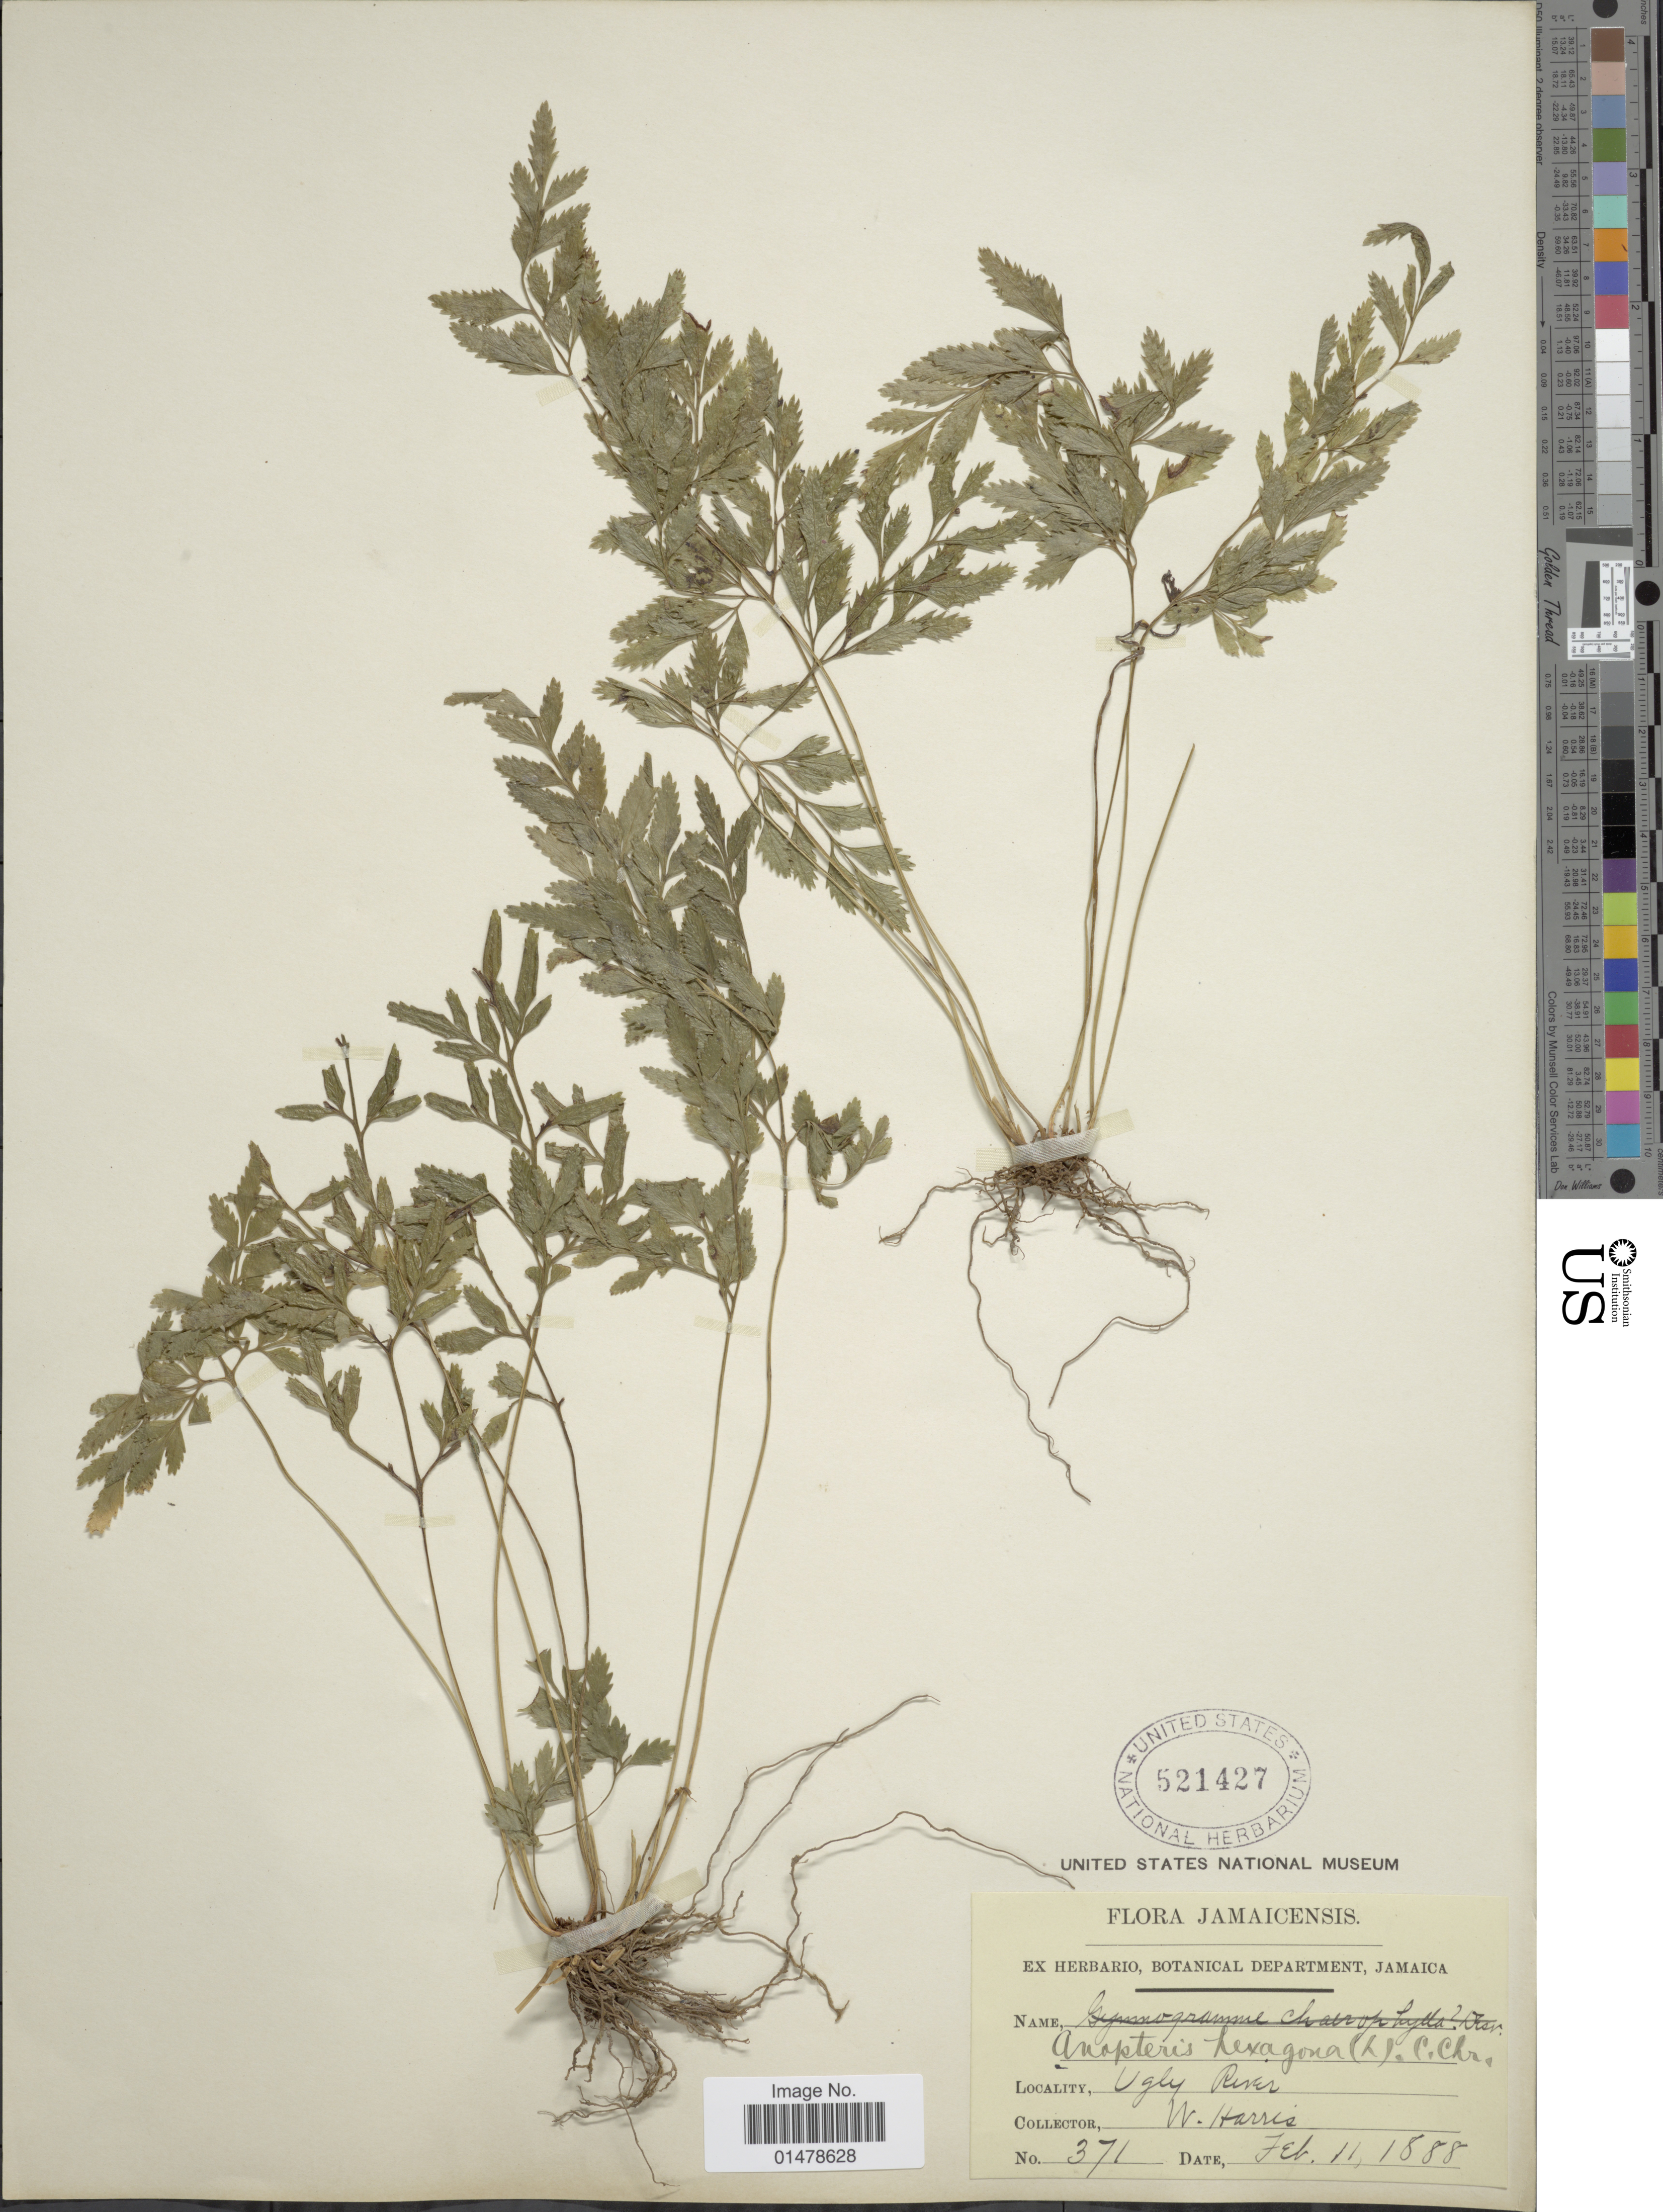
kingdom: Plantae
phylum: Tracheophyta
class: Polypodiopsida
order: Polypodiales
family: Pteridaceae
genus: Pteris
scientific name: Pteris hexagona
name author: (L.) Proctor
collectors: W. Harris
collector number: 371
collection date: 1888-02-11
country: Jamaica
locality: Ugky River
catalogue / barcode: US 521427